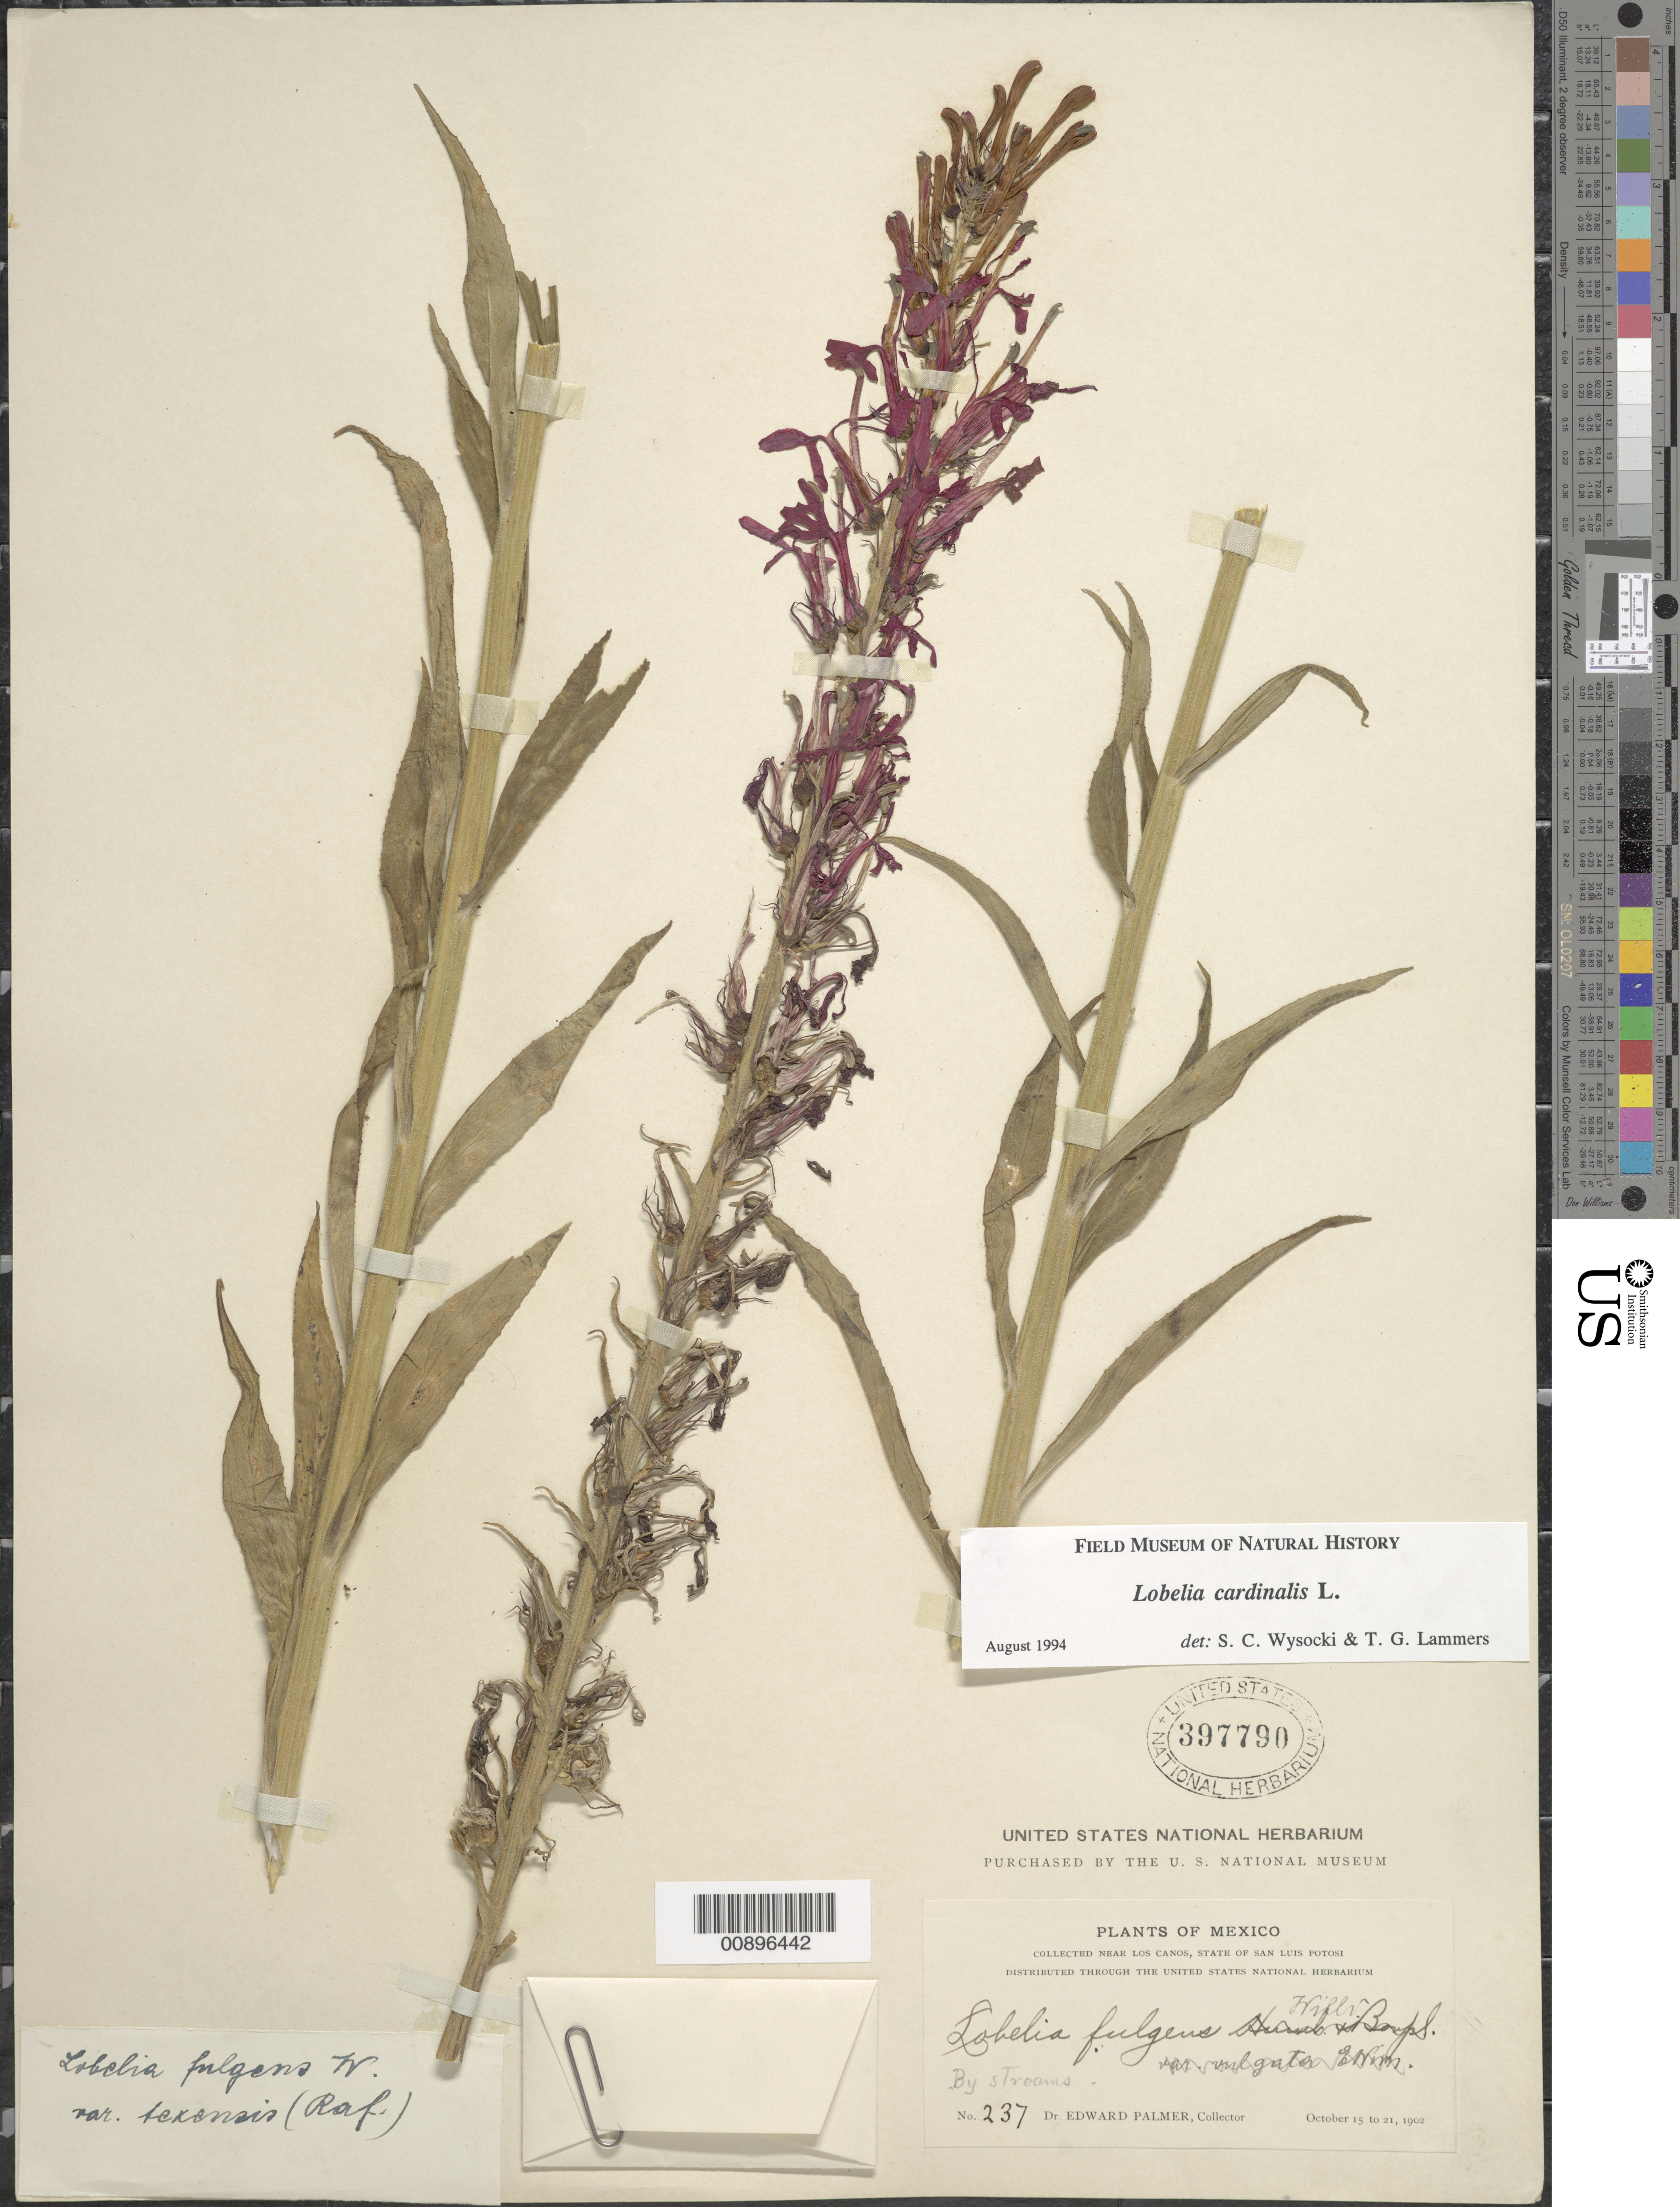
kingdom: Plantae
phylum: Tracheophyta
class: Magnoliopsida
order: Asterales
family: Campanulaceae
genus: Lobelia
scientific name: Lobelia cardinalis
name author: L.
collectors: E. Palmer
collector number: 237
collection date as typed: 15 Oct 1902 to 21 Oct 1902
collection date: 1902-10-15/1902-10-21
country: Mexico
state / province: San Luis Potosí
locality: Near Los Canos, San Luis Potosí.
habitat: By streams.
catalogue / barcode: US 397790